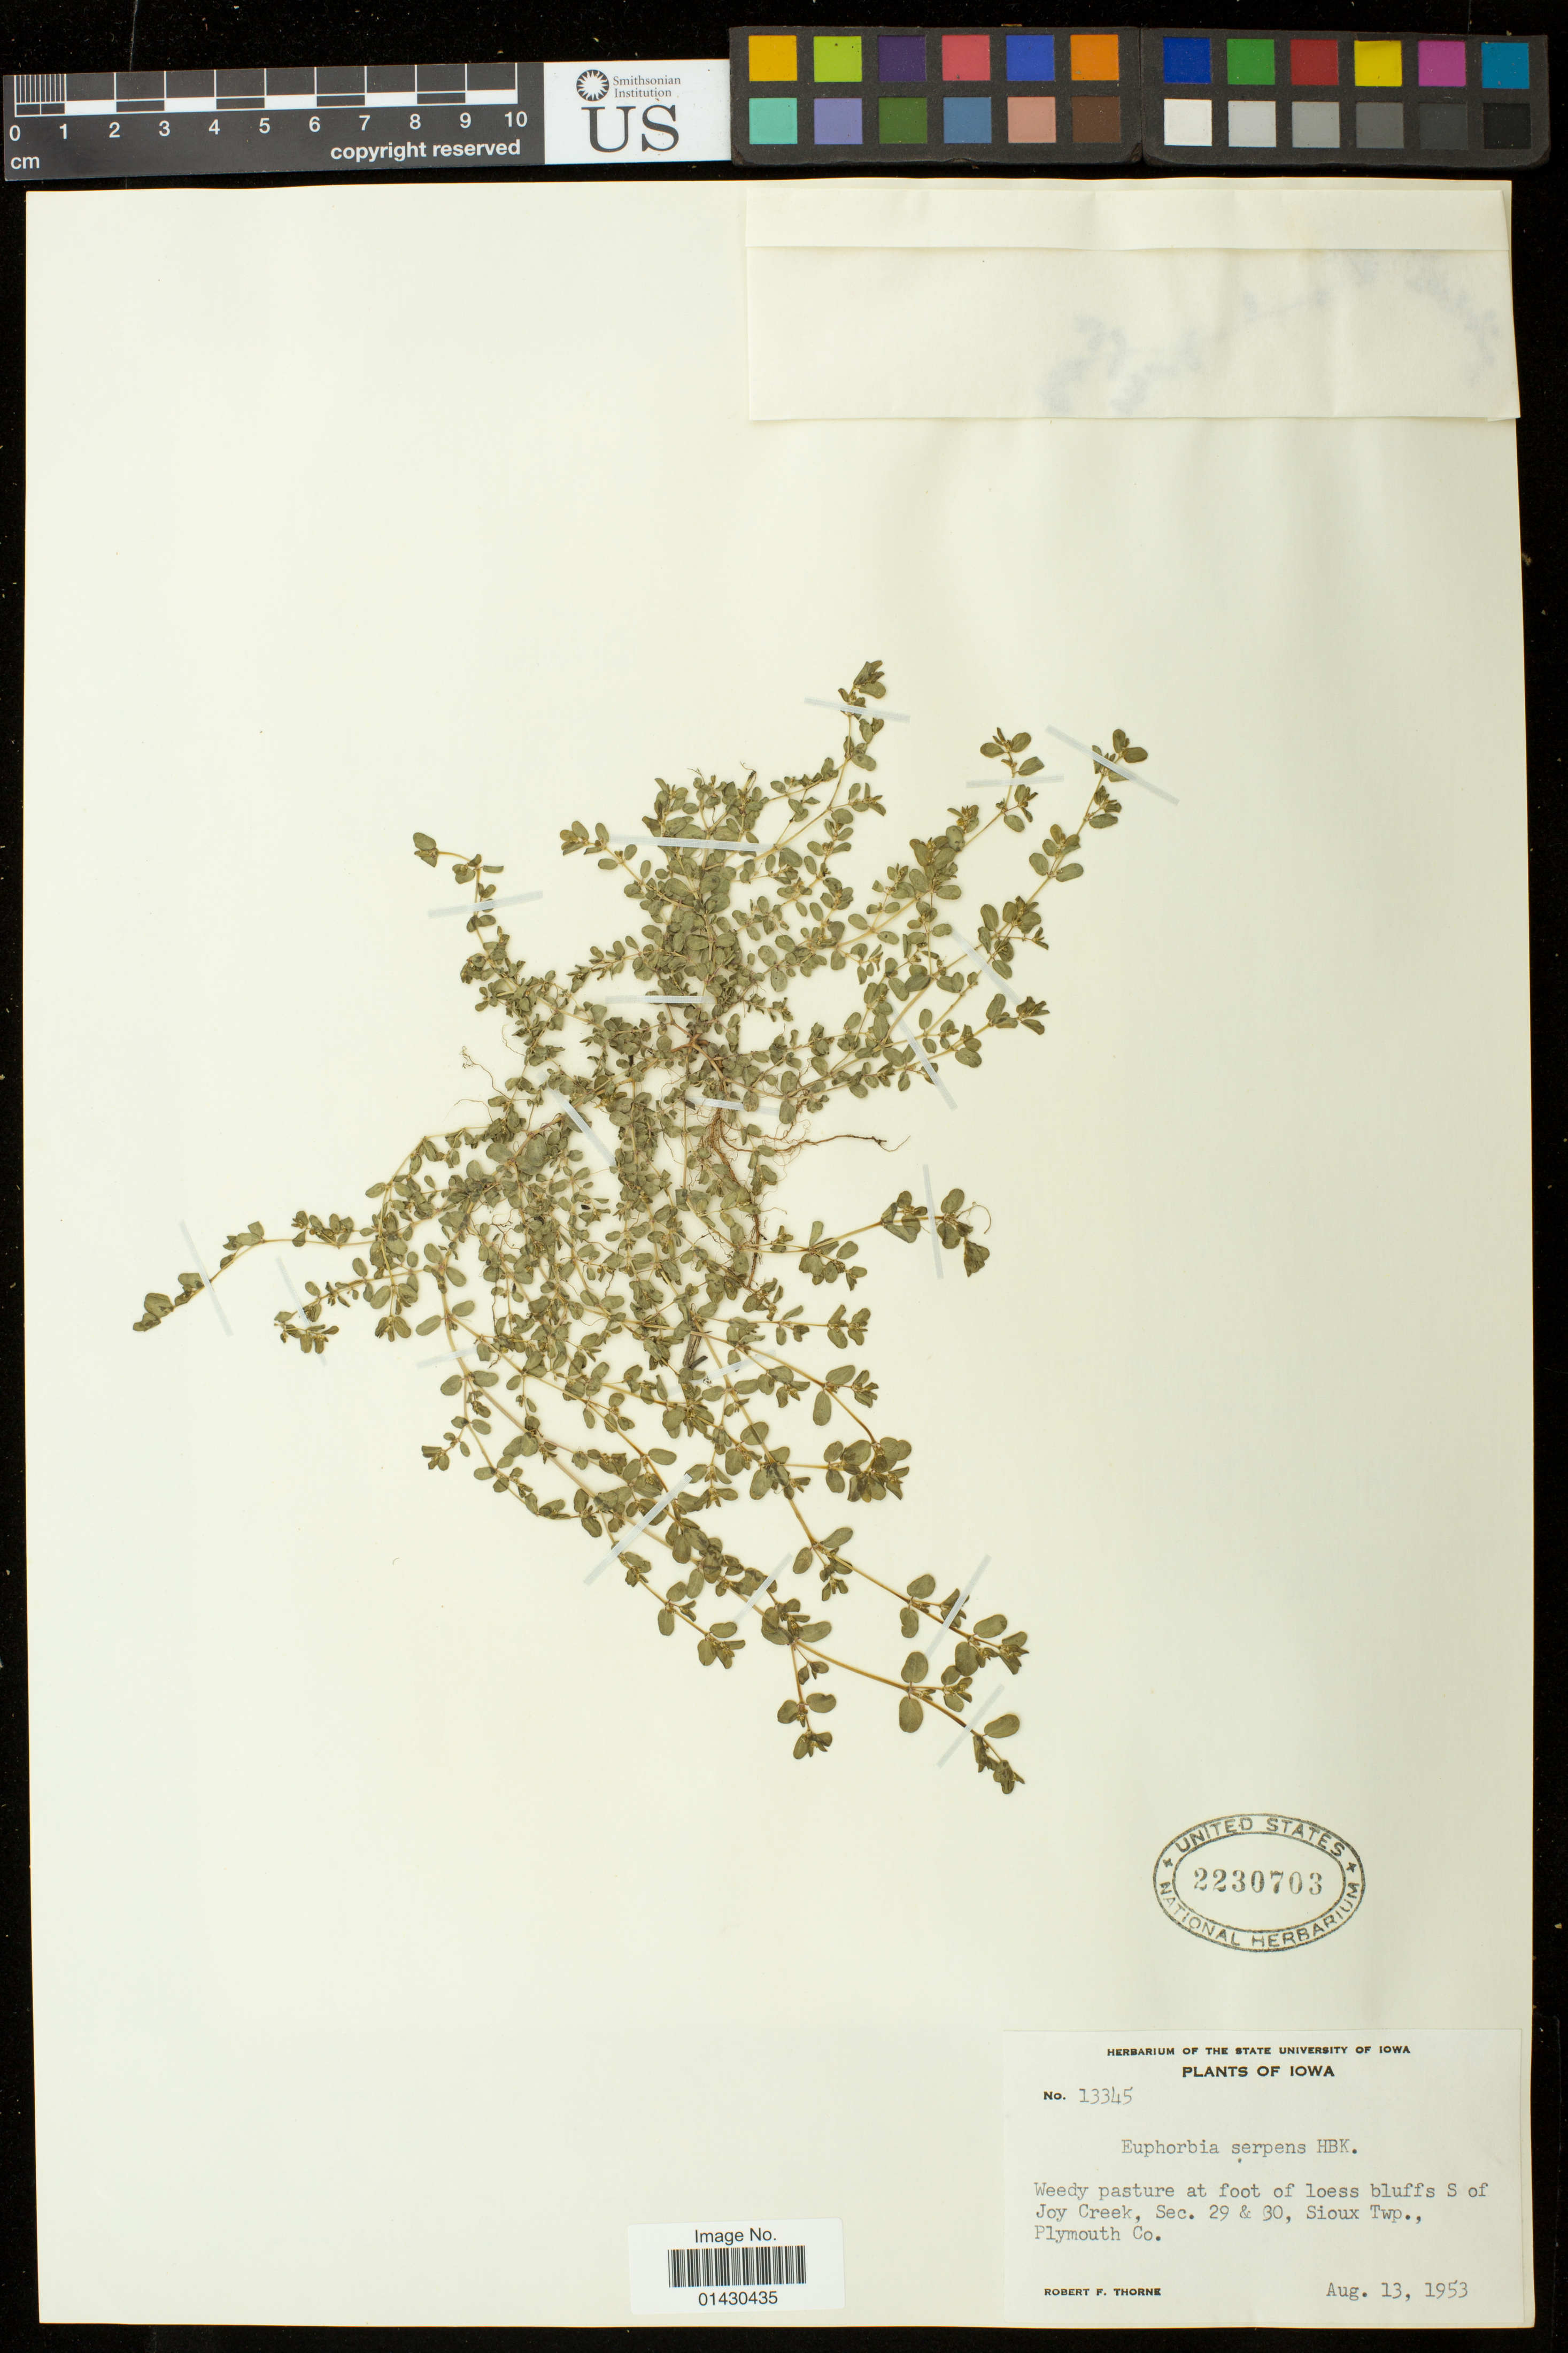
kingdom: Plantae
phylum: Tracheophyta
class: Magnoliopsida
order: Malpighiales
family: Euphorbiaceae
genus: Euphorbia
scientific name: Euphorbia serpens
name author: Kunth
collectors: R. F. Thorne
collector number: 13345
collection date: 1953-08-13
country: United States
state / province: Iowa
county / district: Plymouth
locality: Weedy pasture at foot of loess bluffs S of Joy Creek, Sec. 29 & 30, Sioux Twp.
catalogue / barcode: US 2230703